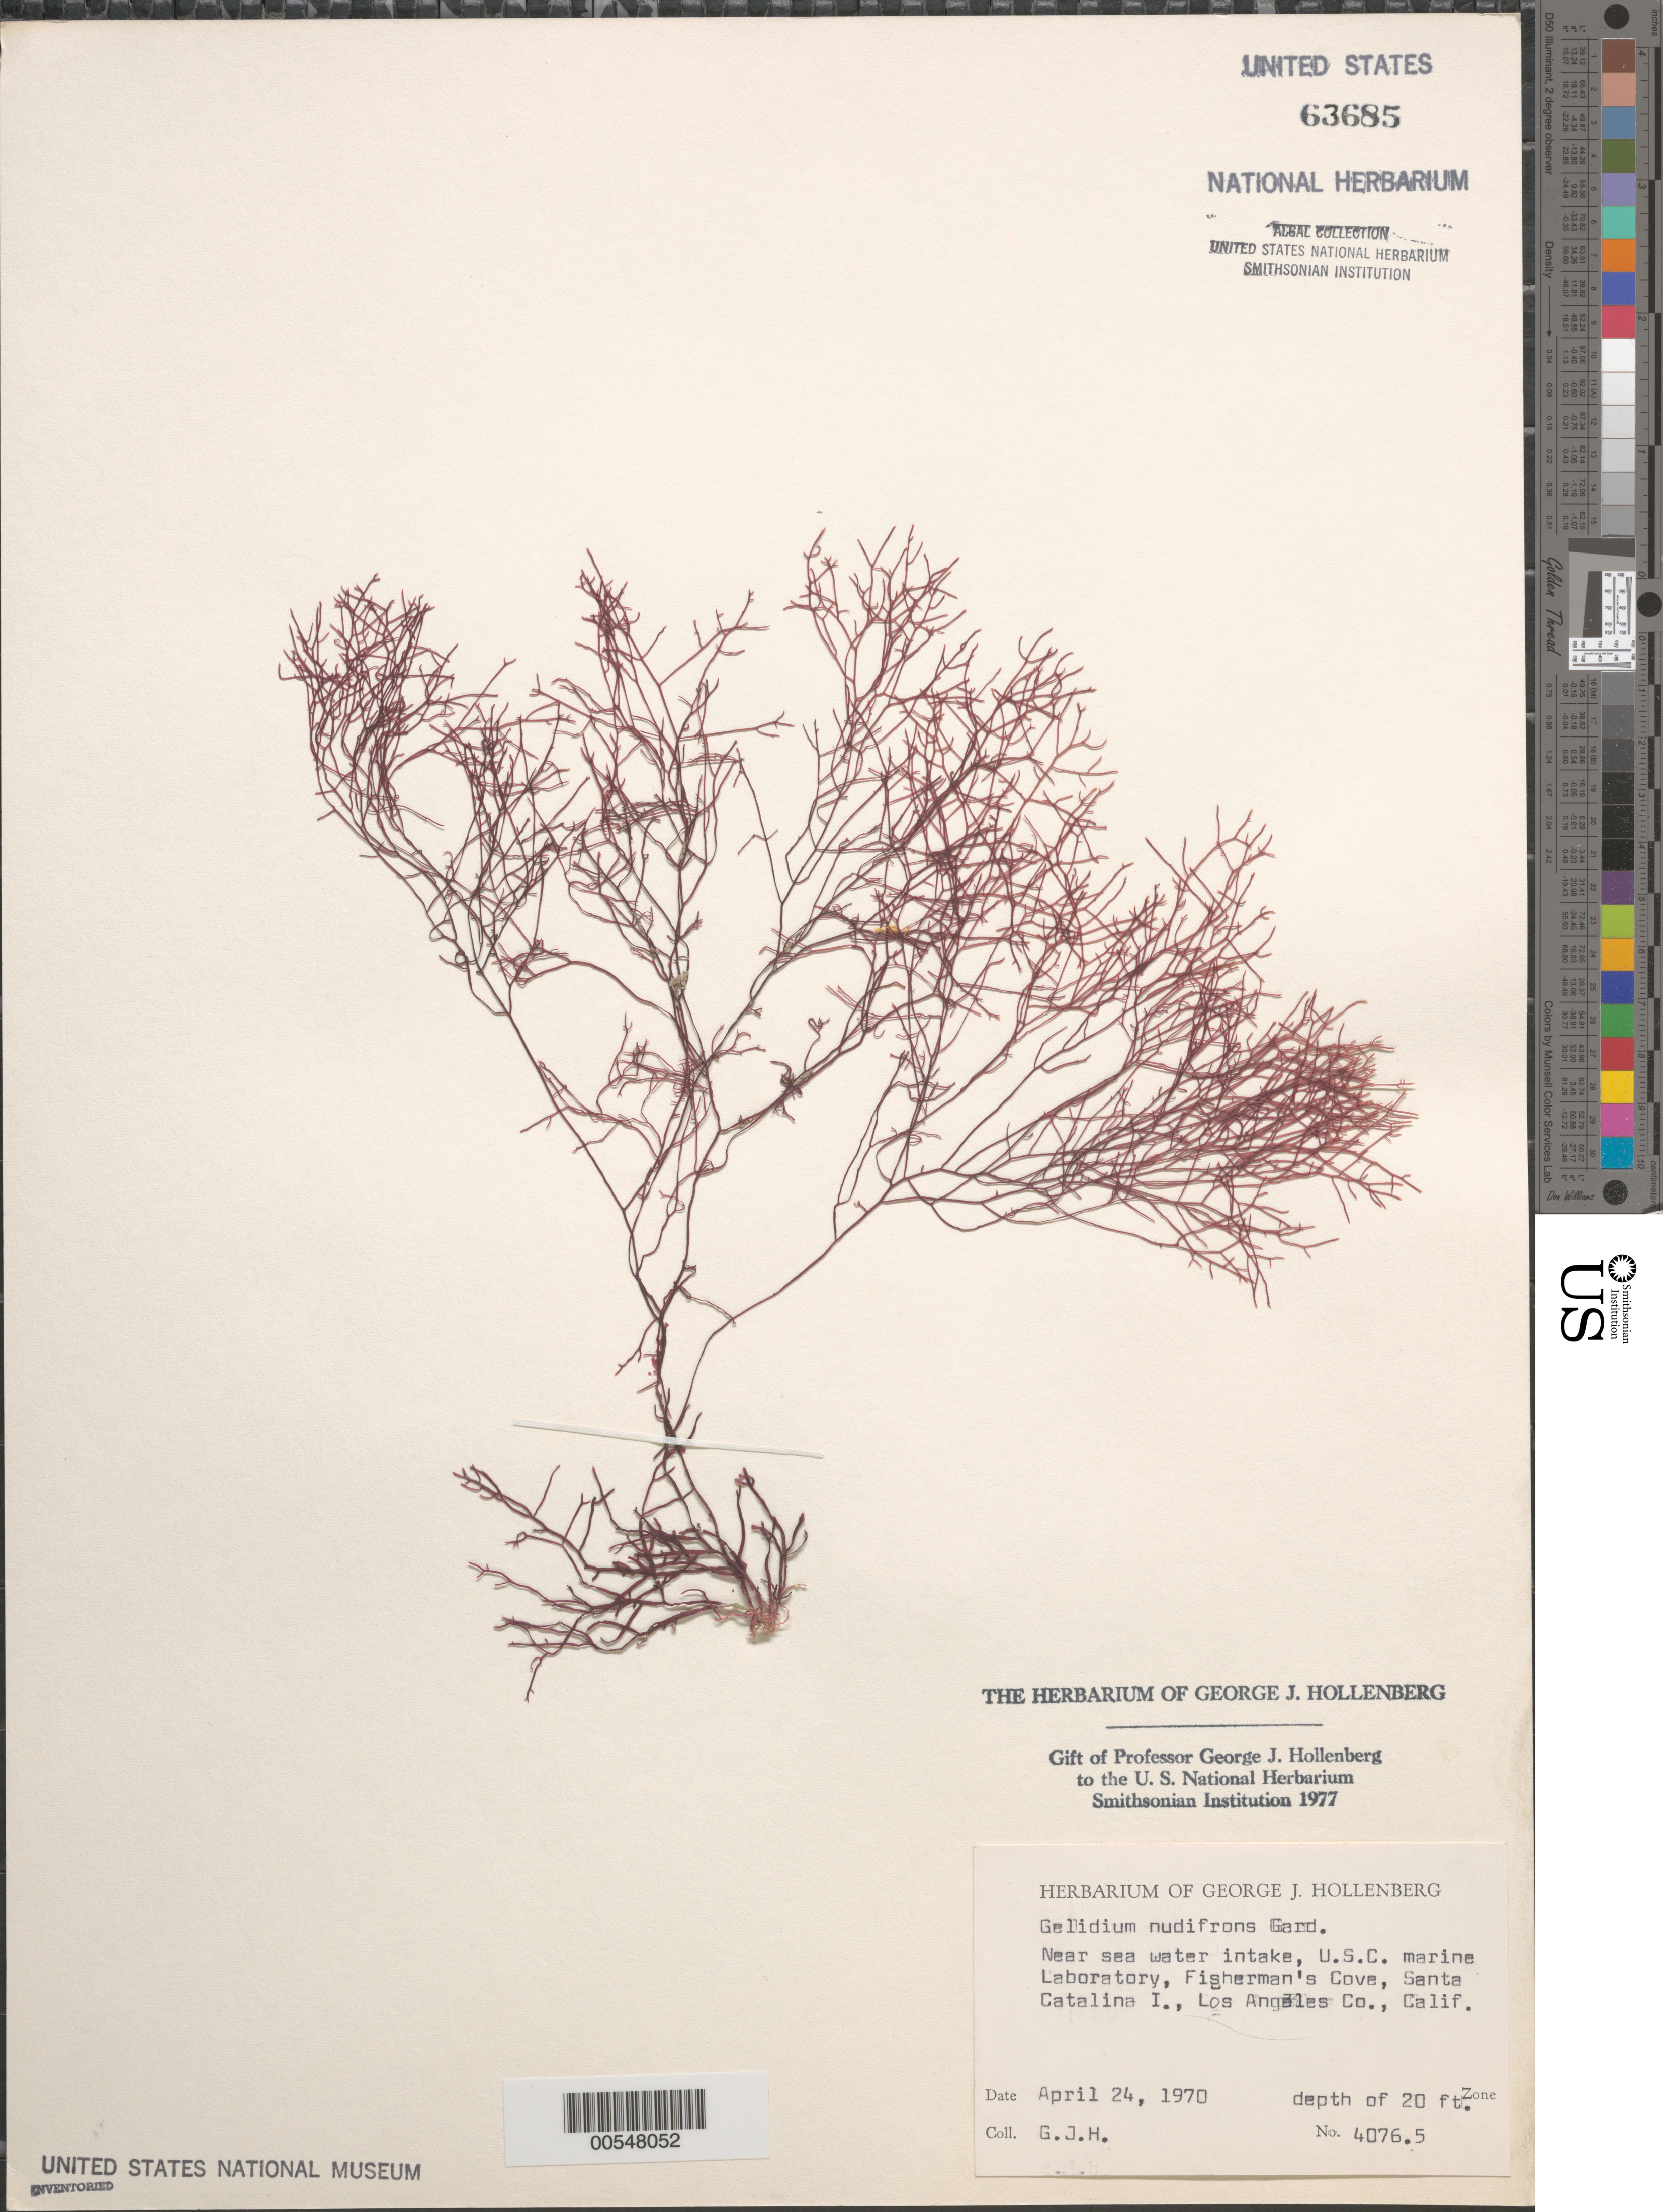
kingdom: Plantae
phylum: Rhodophyta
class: Florideophyceae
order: Gelidiales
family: Gelidiaceae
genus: Gelidium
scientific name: Gelidium nudifrons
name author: N.L. Gardner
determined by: Hollenberg, George J.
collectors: G. Hollenberg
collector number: GJH 4076.5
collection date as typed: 24 Apr 1970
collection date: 1970-04-24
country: United States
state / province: California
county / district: Los Angeles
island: Santa Catalina Island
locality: Fisherman's Cove, University of Southern California Marine Laboratory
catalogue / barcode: US 63685